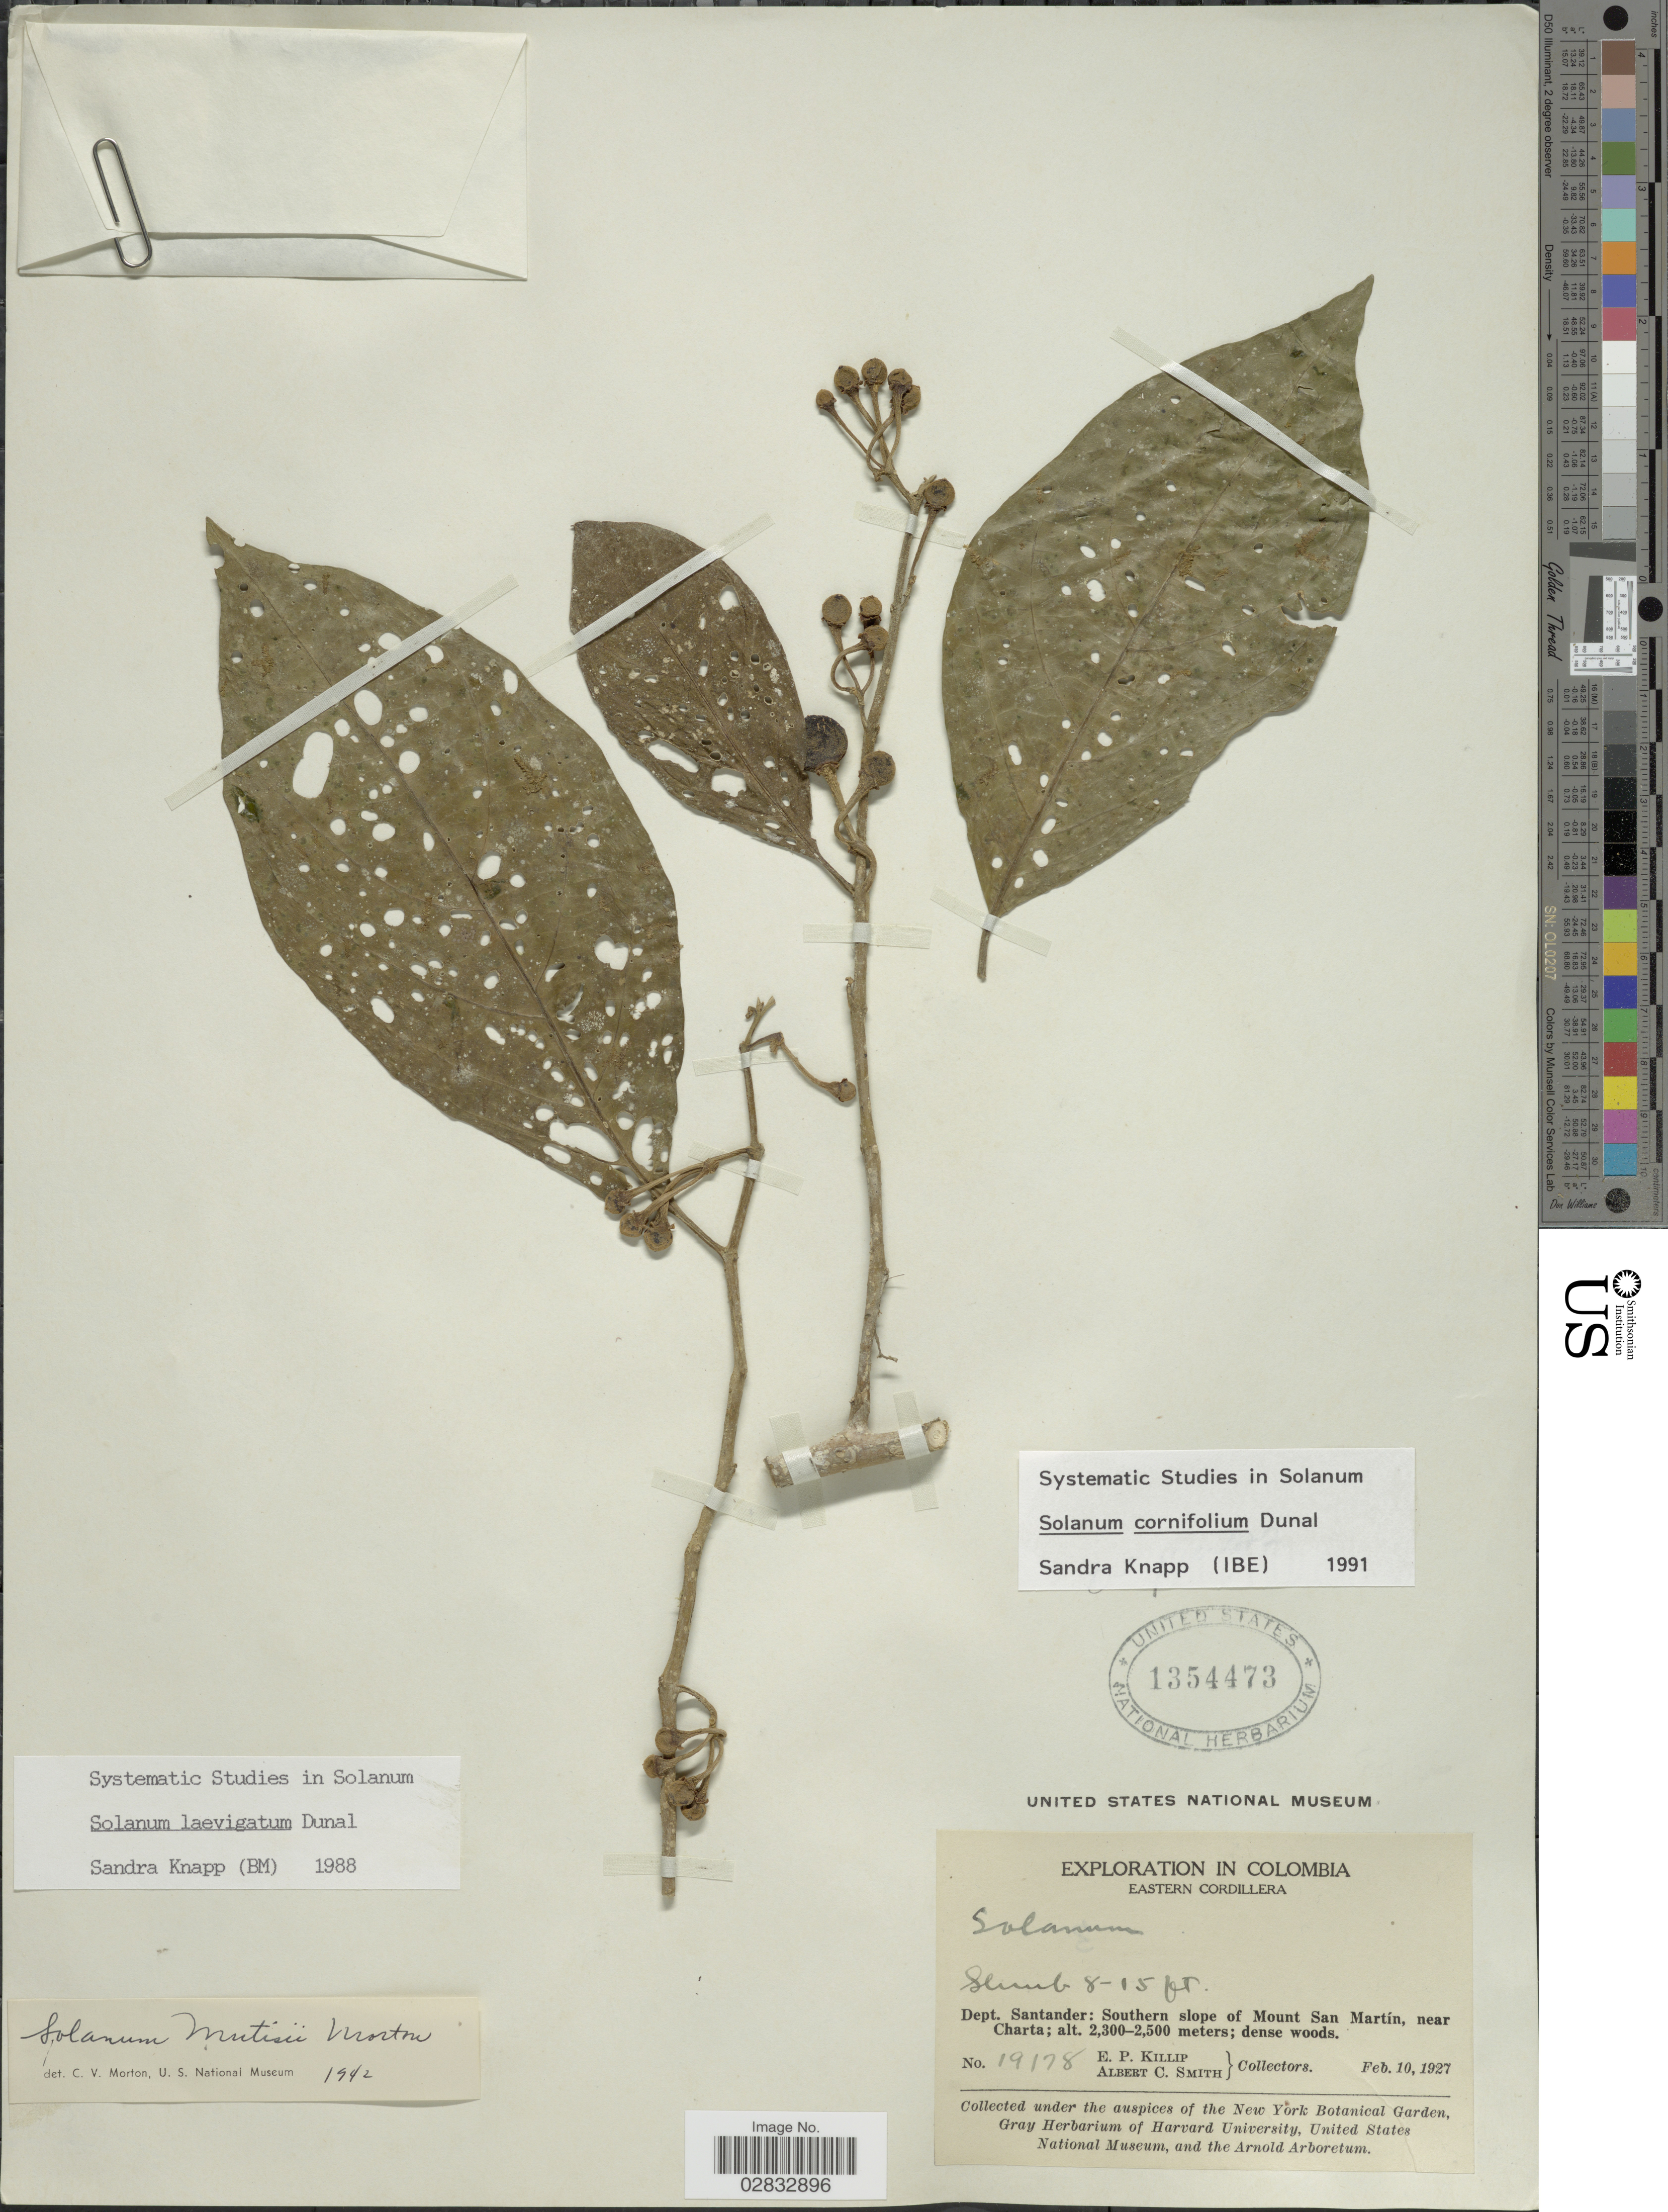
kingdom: Plantae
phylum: Tracheophyta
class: Magnoliopsida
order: Solanales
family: Solanaceae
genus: Solanum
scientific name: Solanum cornifolium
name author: Dunal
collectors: E. P. Killip & A. C. Smith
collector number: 19178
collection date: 1927-02-10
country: Colombia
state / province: Santander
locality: Eastern Cordillera. Dept. Santander: Southern slope of Mount San Martín, near Charta.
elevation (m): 2300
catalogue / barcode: US 1354473